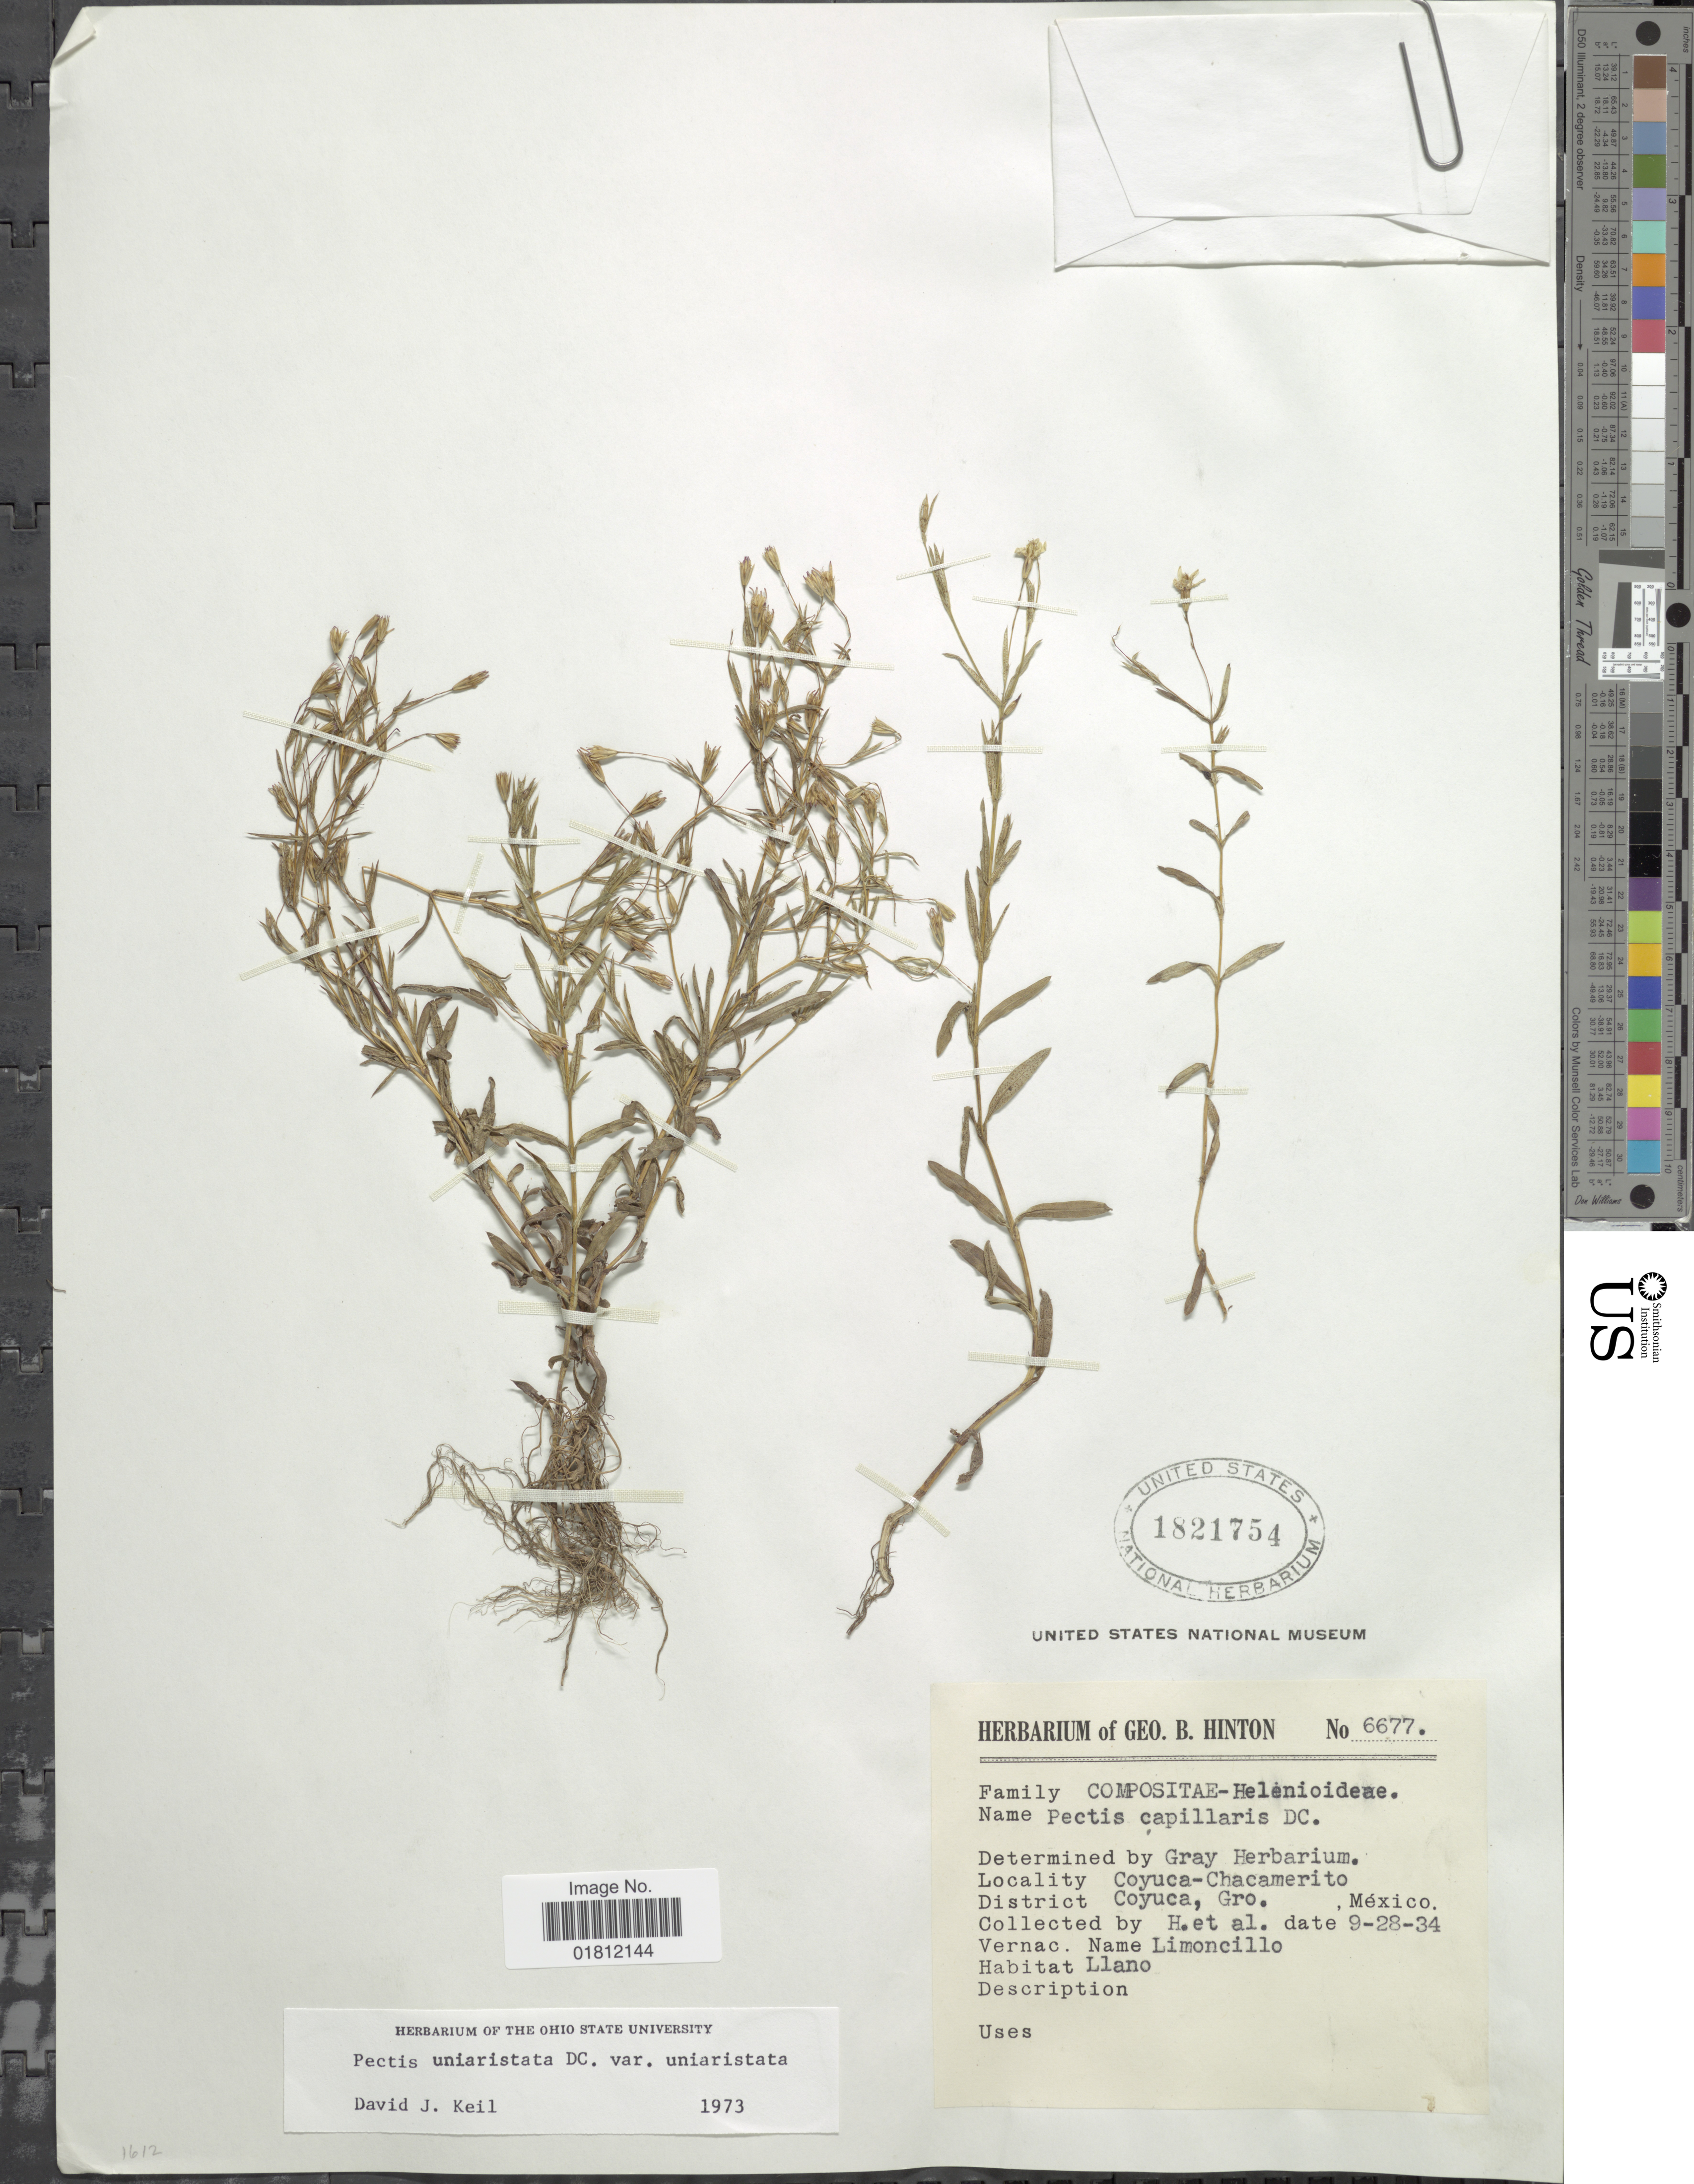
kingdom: Plantae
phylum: Tracheophyta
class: Magnoliopsida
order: Asterales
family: Asteraceae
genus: Pectis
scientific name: Pectis uniaristata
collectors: G. B. Hinton & et al.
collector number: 6677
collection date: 1934-09-28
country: Mexico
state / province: Guerrero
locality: Coyuca-Chacamerito, Coyuca , Gro. Mexico.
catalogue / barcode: US 1821754